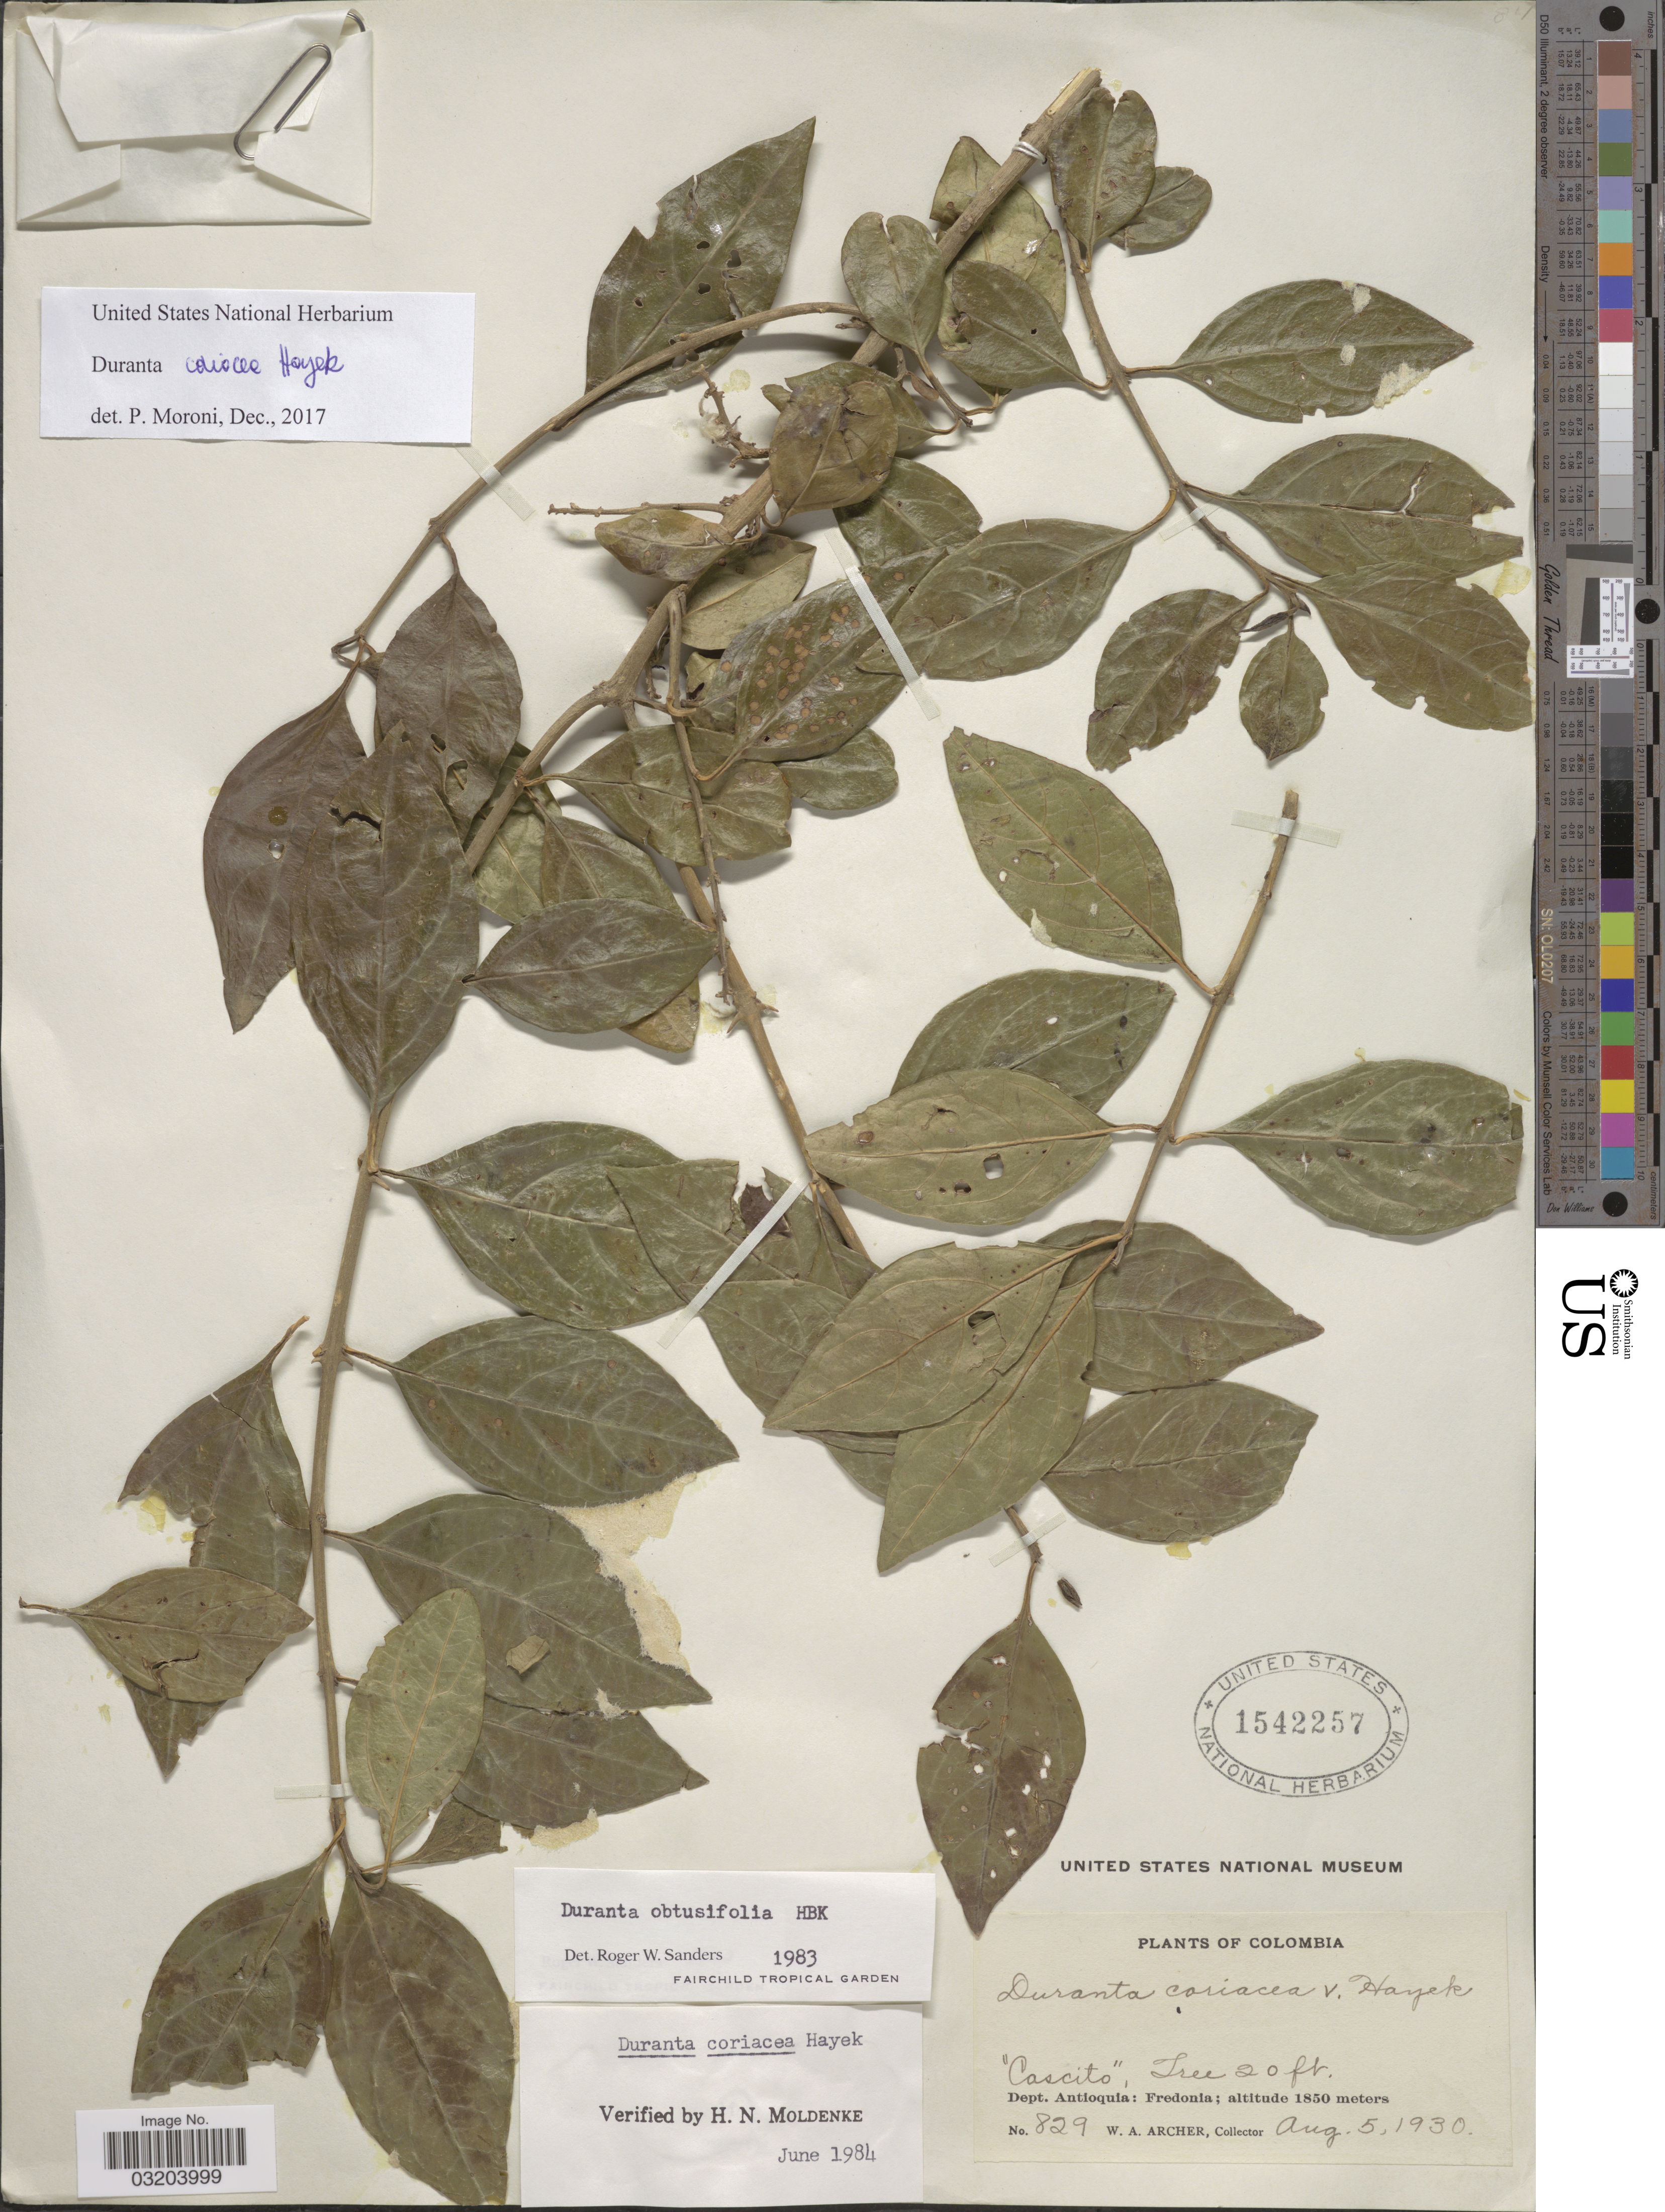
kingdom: Plantae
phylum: Tracheophyta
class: Magnoliopsida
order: Lamiales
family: Verbenaceae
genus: Duranta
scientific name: Duranta coriacea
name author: Hayek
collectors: W. Archer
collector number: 829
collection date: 1930-08-05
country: Colombia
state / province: Antioquia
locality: Dept. Antioquia: Fredonia.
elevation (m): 1850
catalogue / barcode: US 1542257